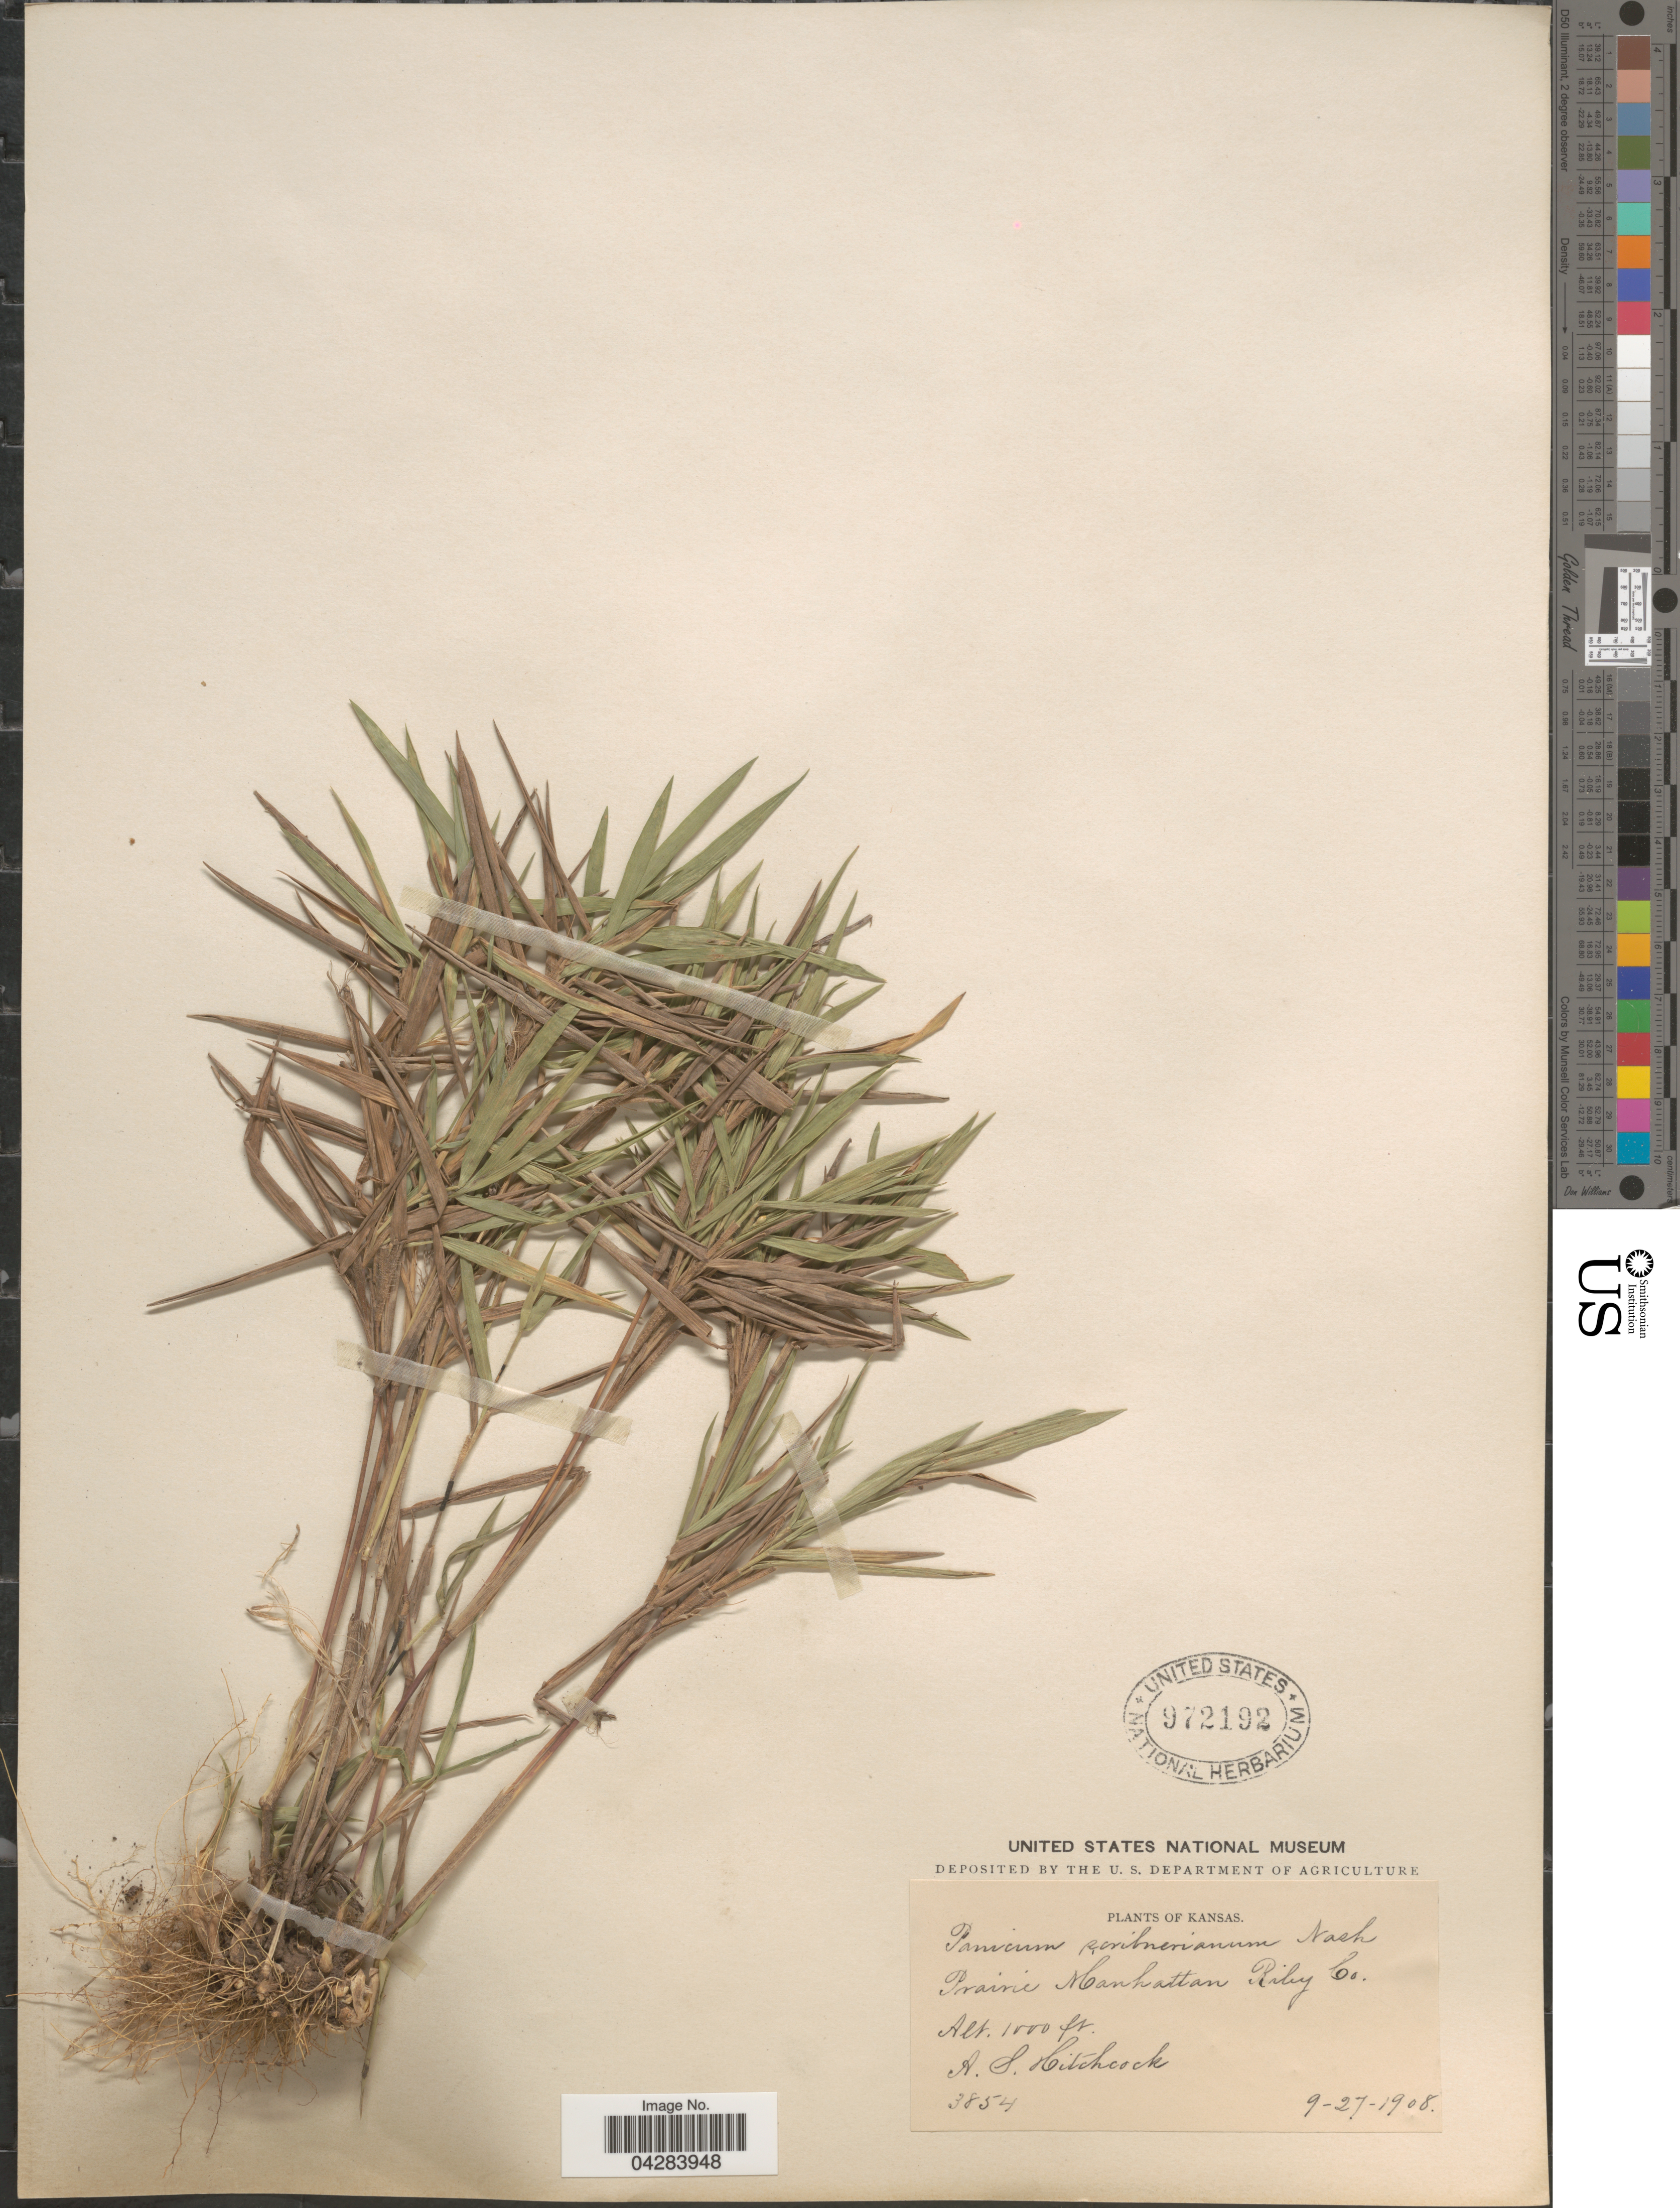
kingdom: Plantae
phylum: Tracheophyta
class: Liliopsida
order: Poales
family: Poaceae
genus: Dichanthelium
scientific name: Dichanthelium oligosanthes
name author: (Schult.) Gould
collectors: A. S. Hitchcock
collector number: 3854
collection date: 1908-09-27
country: United States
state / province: Kansas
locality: Prairie Manhattan Riley Co.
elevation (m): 305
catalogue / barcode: US 972192